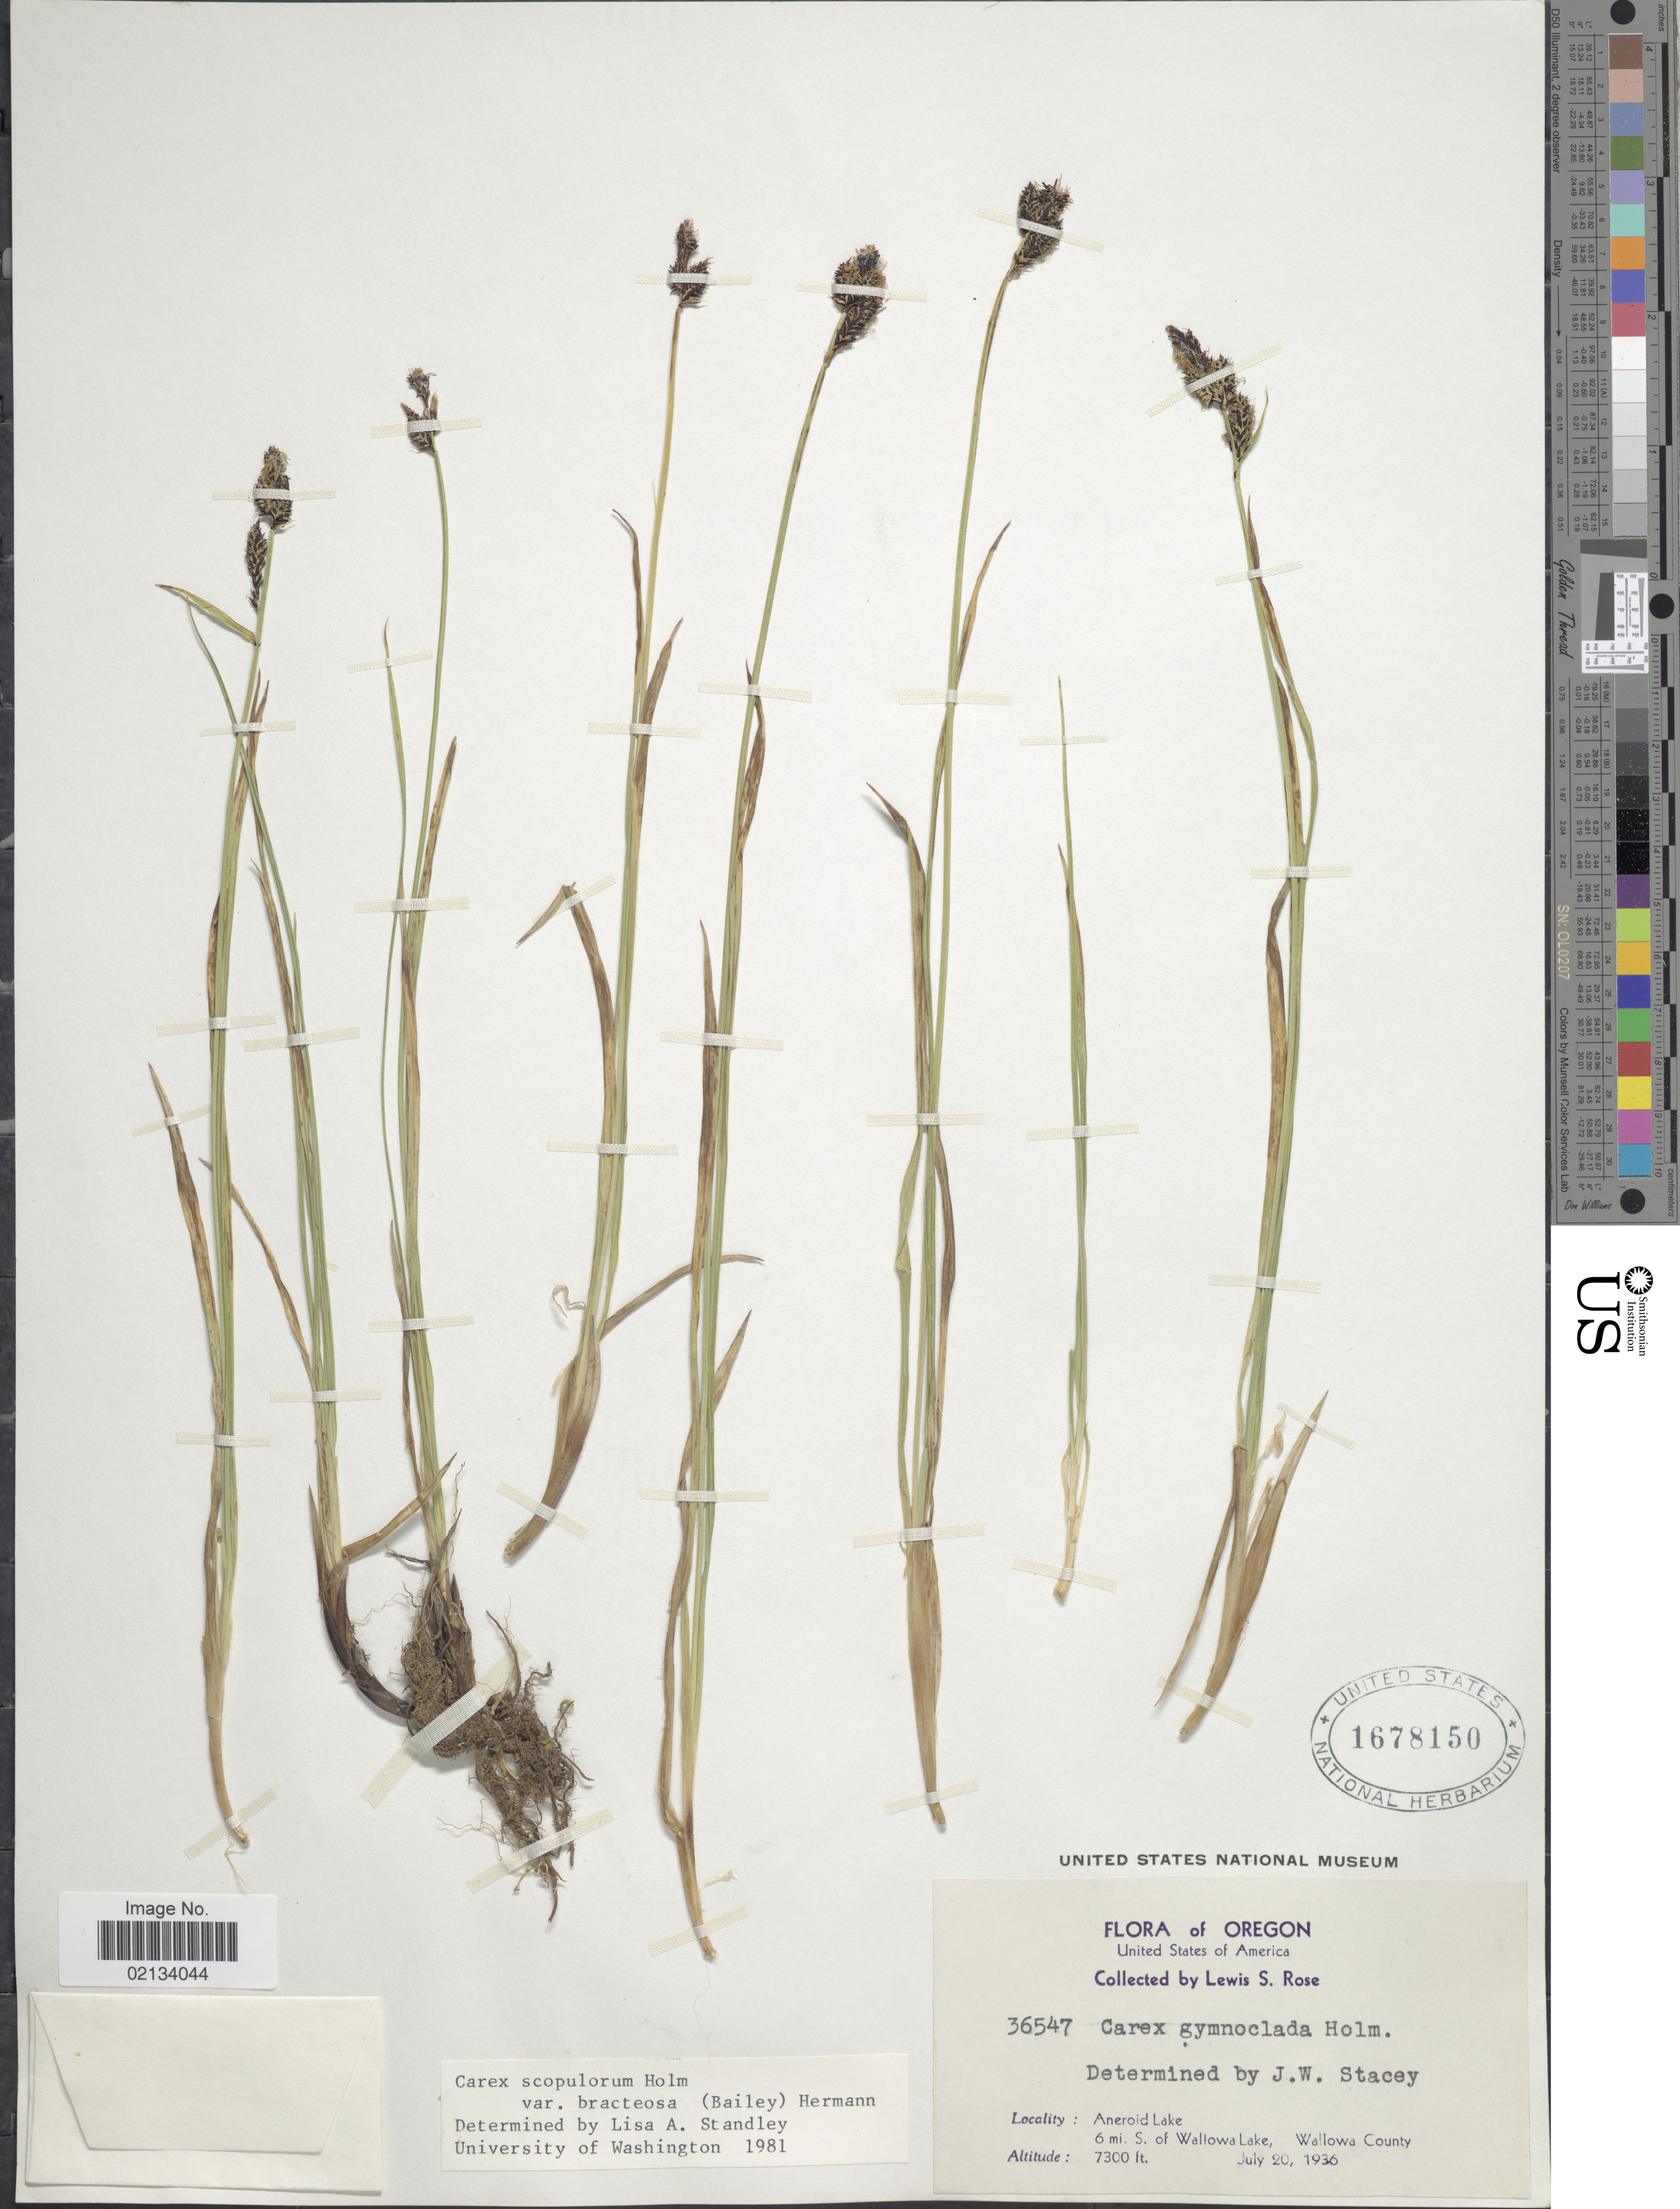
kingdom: Plantae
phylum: Tracheophyta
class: Liliopsida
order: Poales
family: Cyperaceae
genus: Carex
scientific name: Carex scopulorum var. bracteosa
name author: (L.H. Bailey) F.J. Herm.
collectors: L. S. Rose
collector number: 36547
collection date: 1936-07-20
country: United States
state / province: Oregon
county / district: Wallowa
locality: Aneroid Lake, 6 mi. S. of Wallowa Lake, Wallowa County.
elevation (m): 2225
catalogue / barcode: US 1678150